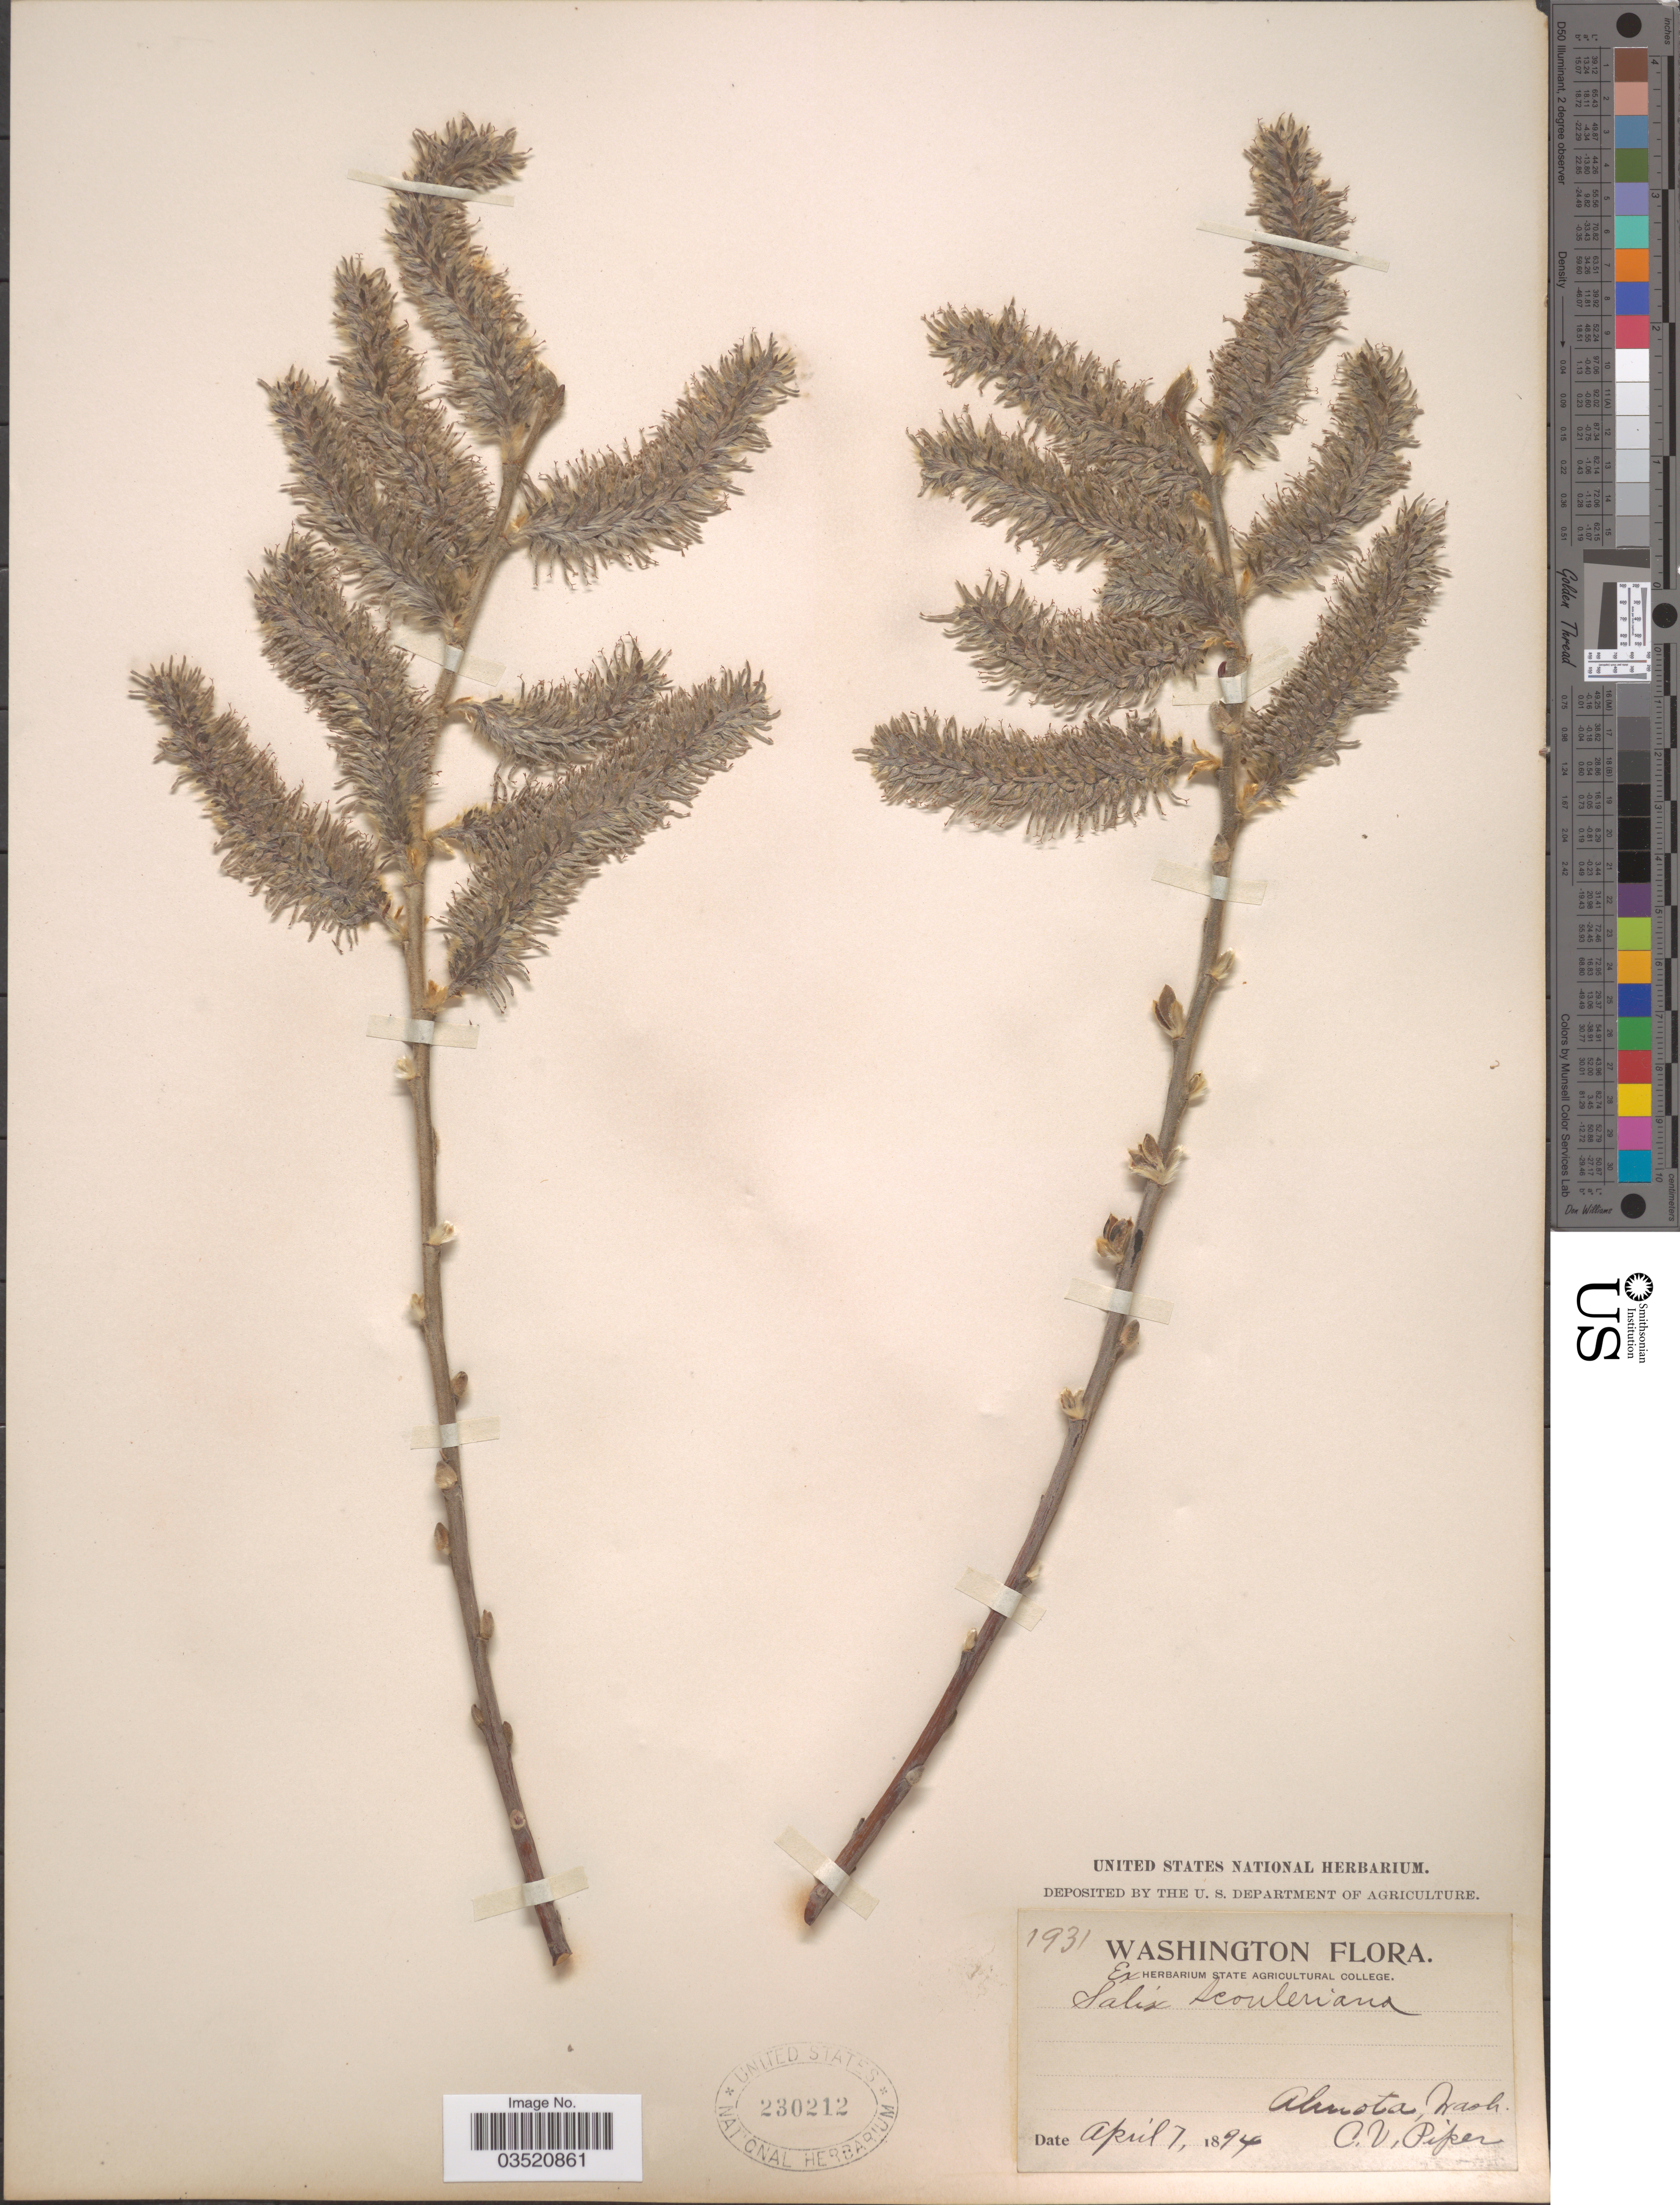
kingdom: Plantae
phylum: Tracheophyta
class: Magnoliopsida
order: Malpighiales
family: Salicaceae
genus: Salix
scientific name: Salix scouleriana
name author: Barratt ex Hook.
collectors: C. V. Piper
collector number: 1931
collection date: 1894-04-07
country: United States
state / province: Washington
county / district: Whitman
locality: Almota.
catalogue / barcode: US 230212